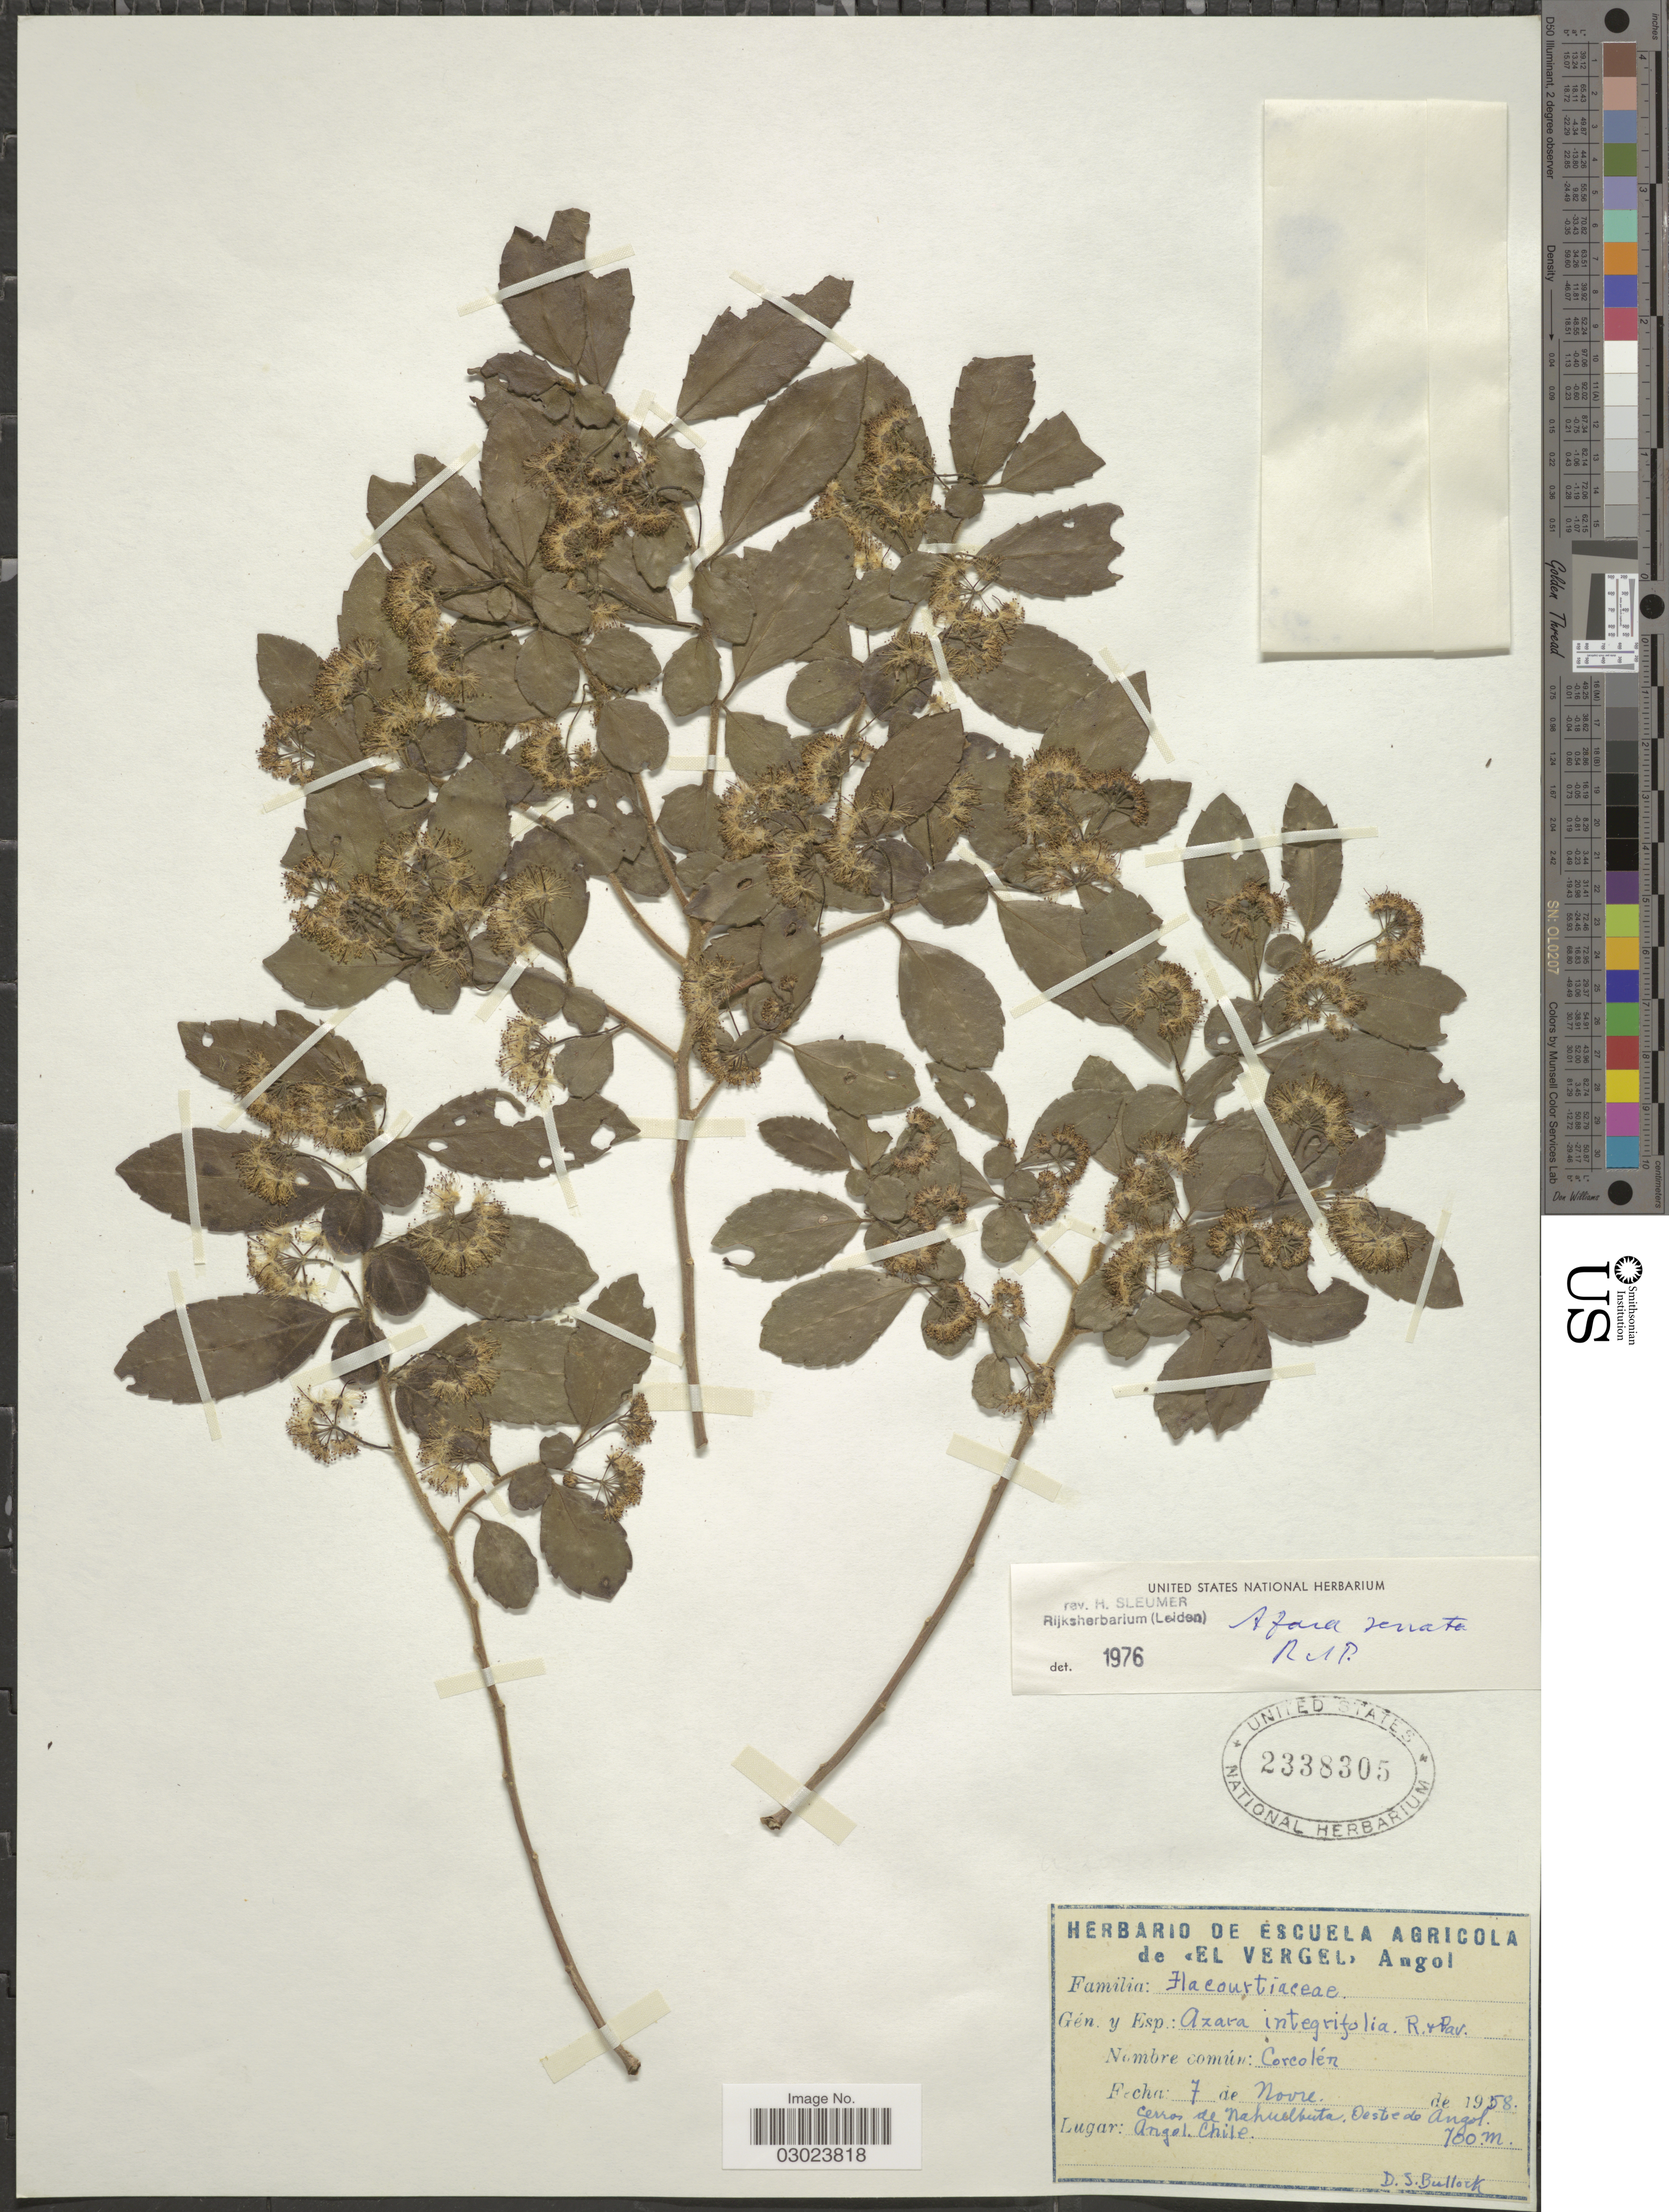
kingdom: Plantae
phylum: Tracheophyta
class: Magnoliopsida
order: Malpighiales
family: Salicaceae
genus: Azara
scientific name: Azara serrata var. serrata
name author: Ruiz & Pav.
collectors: D. S. Bullock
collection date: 1958-11-07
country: Chile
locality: Cerros de Nahuelbuta. Oeste de Angol.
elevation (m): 700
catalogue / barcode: US 2338305